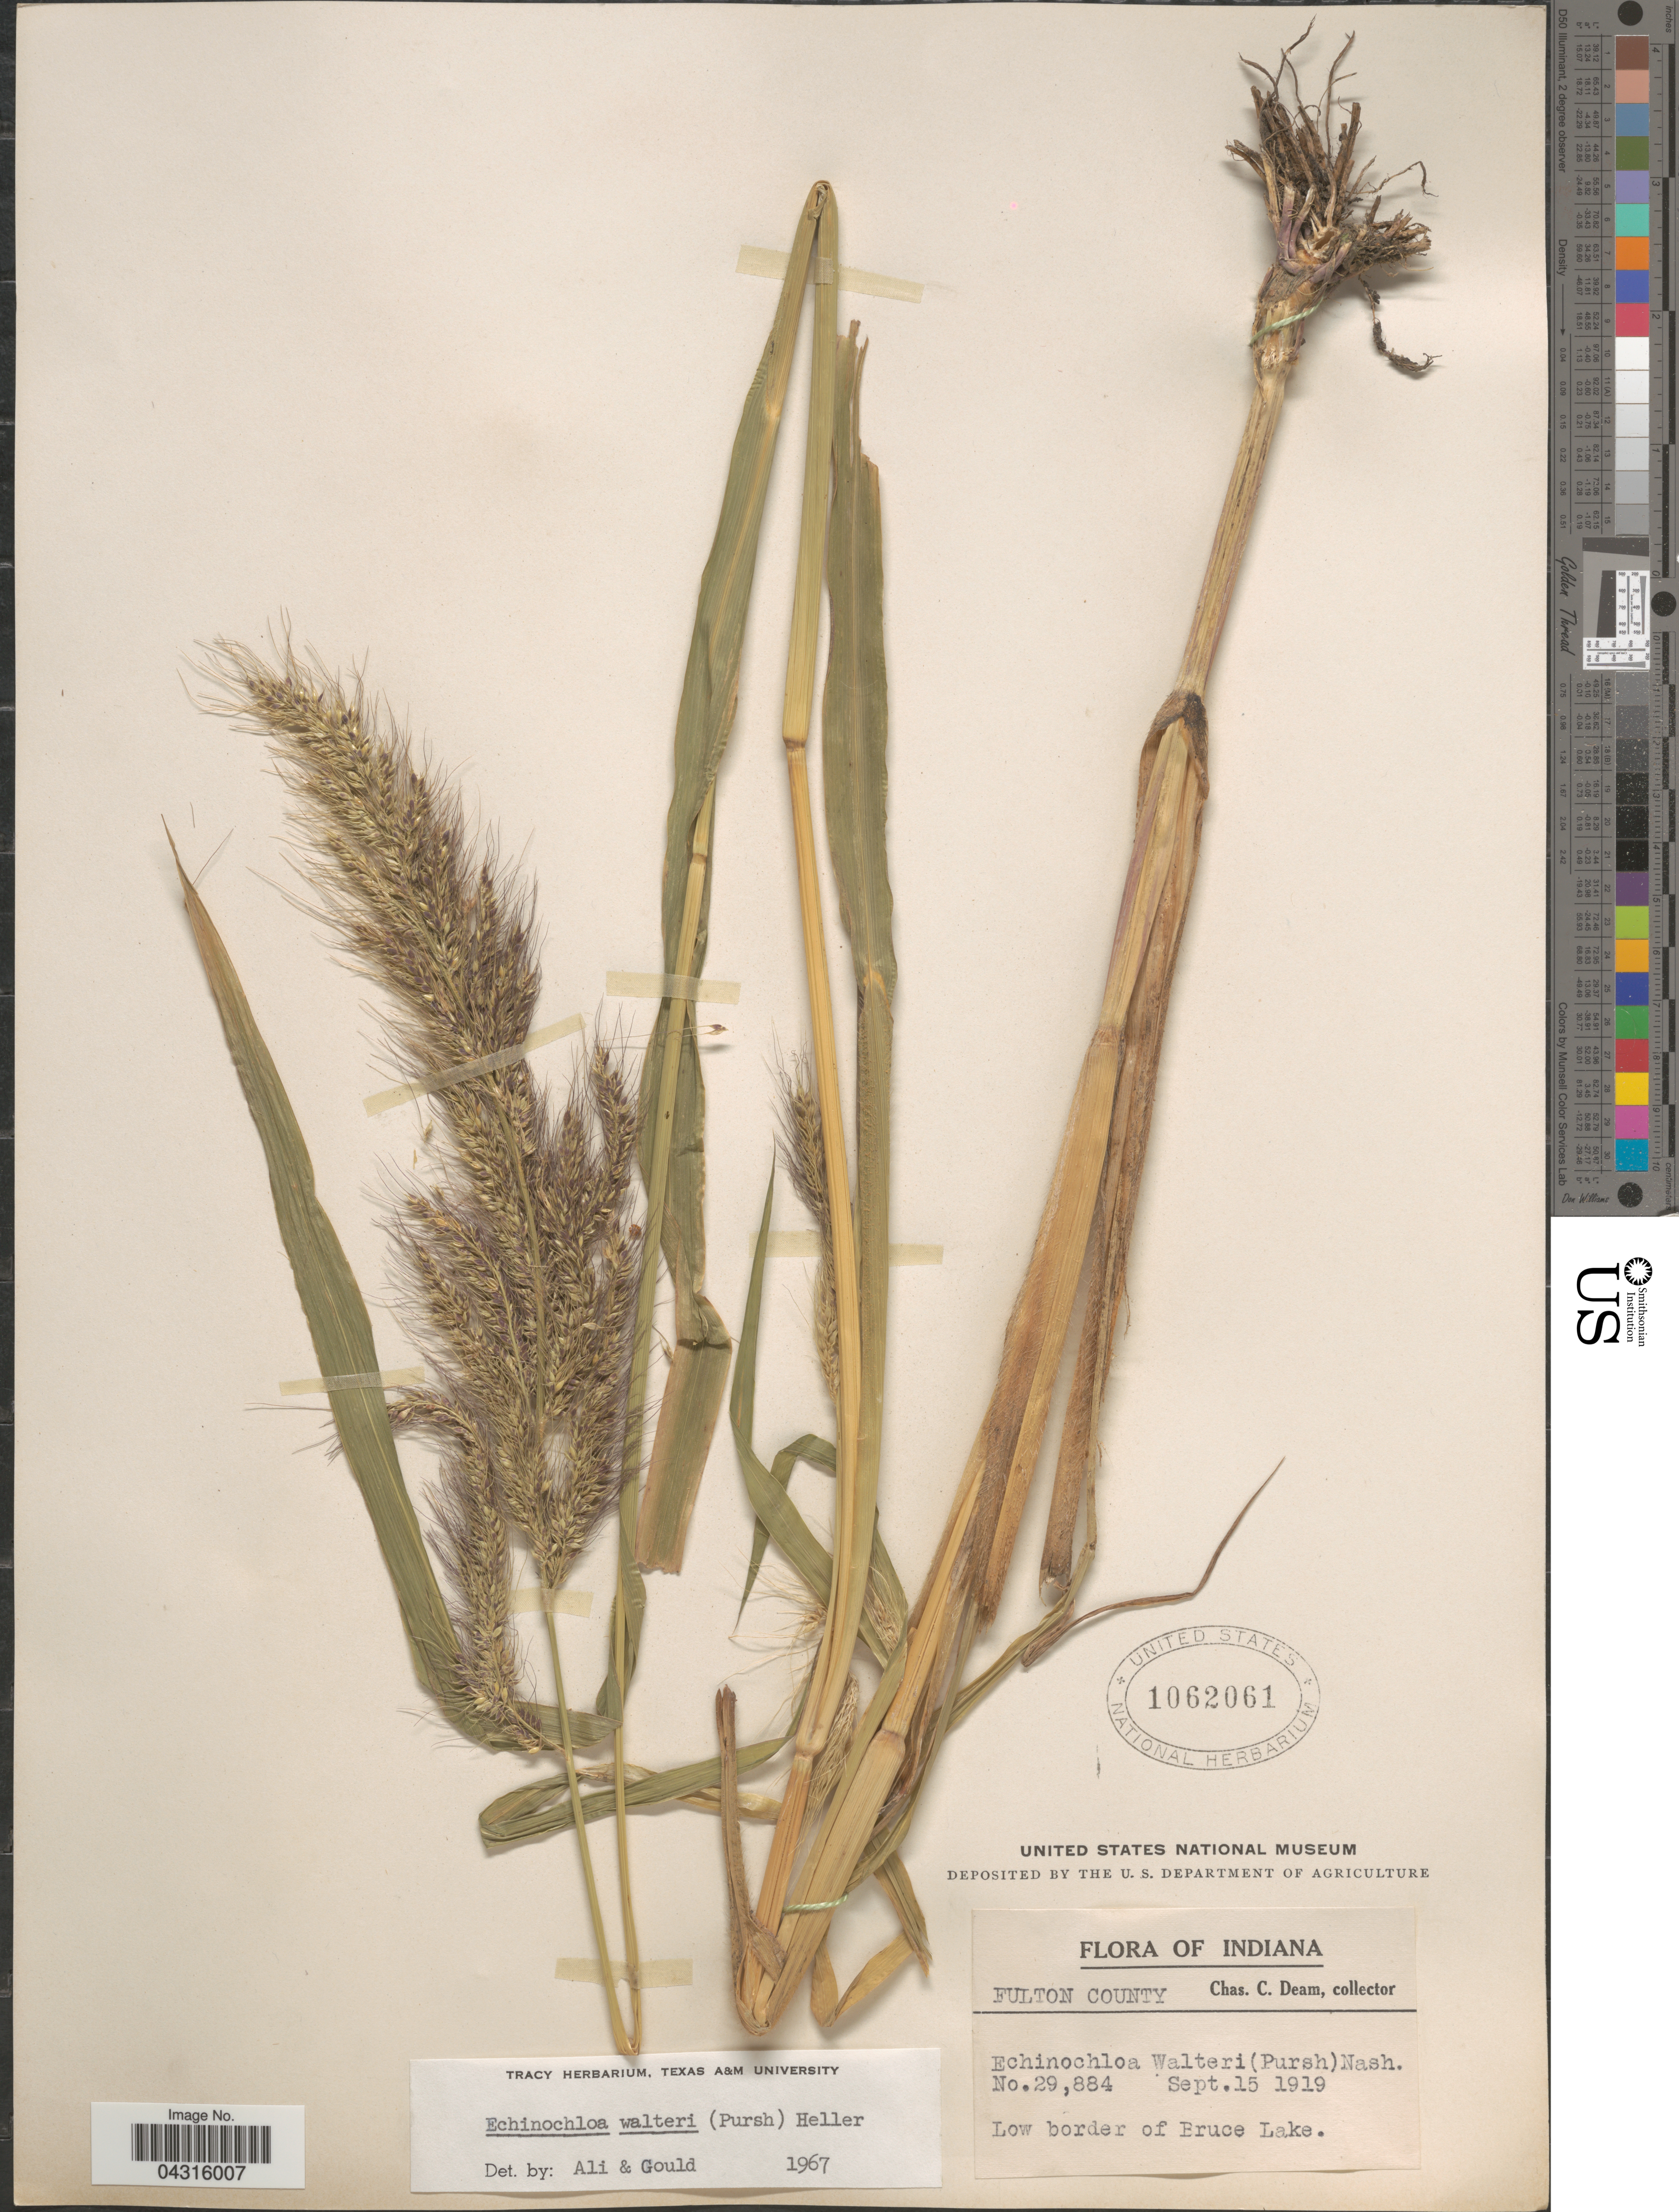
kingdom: Plantae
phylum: Tracheophyta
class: Liliopsida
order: Poales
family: Poaceae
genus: Echinochloa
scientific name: Echinochloa walteri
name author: (Pursh) A. Heller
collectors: C. C. Deam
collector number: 29884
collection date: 1919-09-15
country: United States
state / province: Indiana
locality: Fulton County. Low border of Bruce Lake.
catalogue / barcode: US 1062061